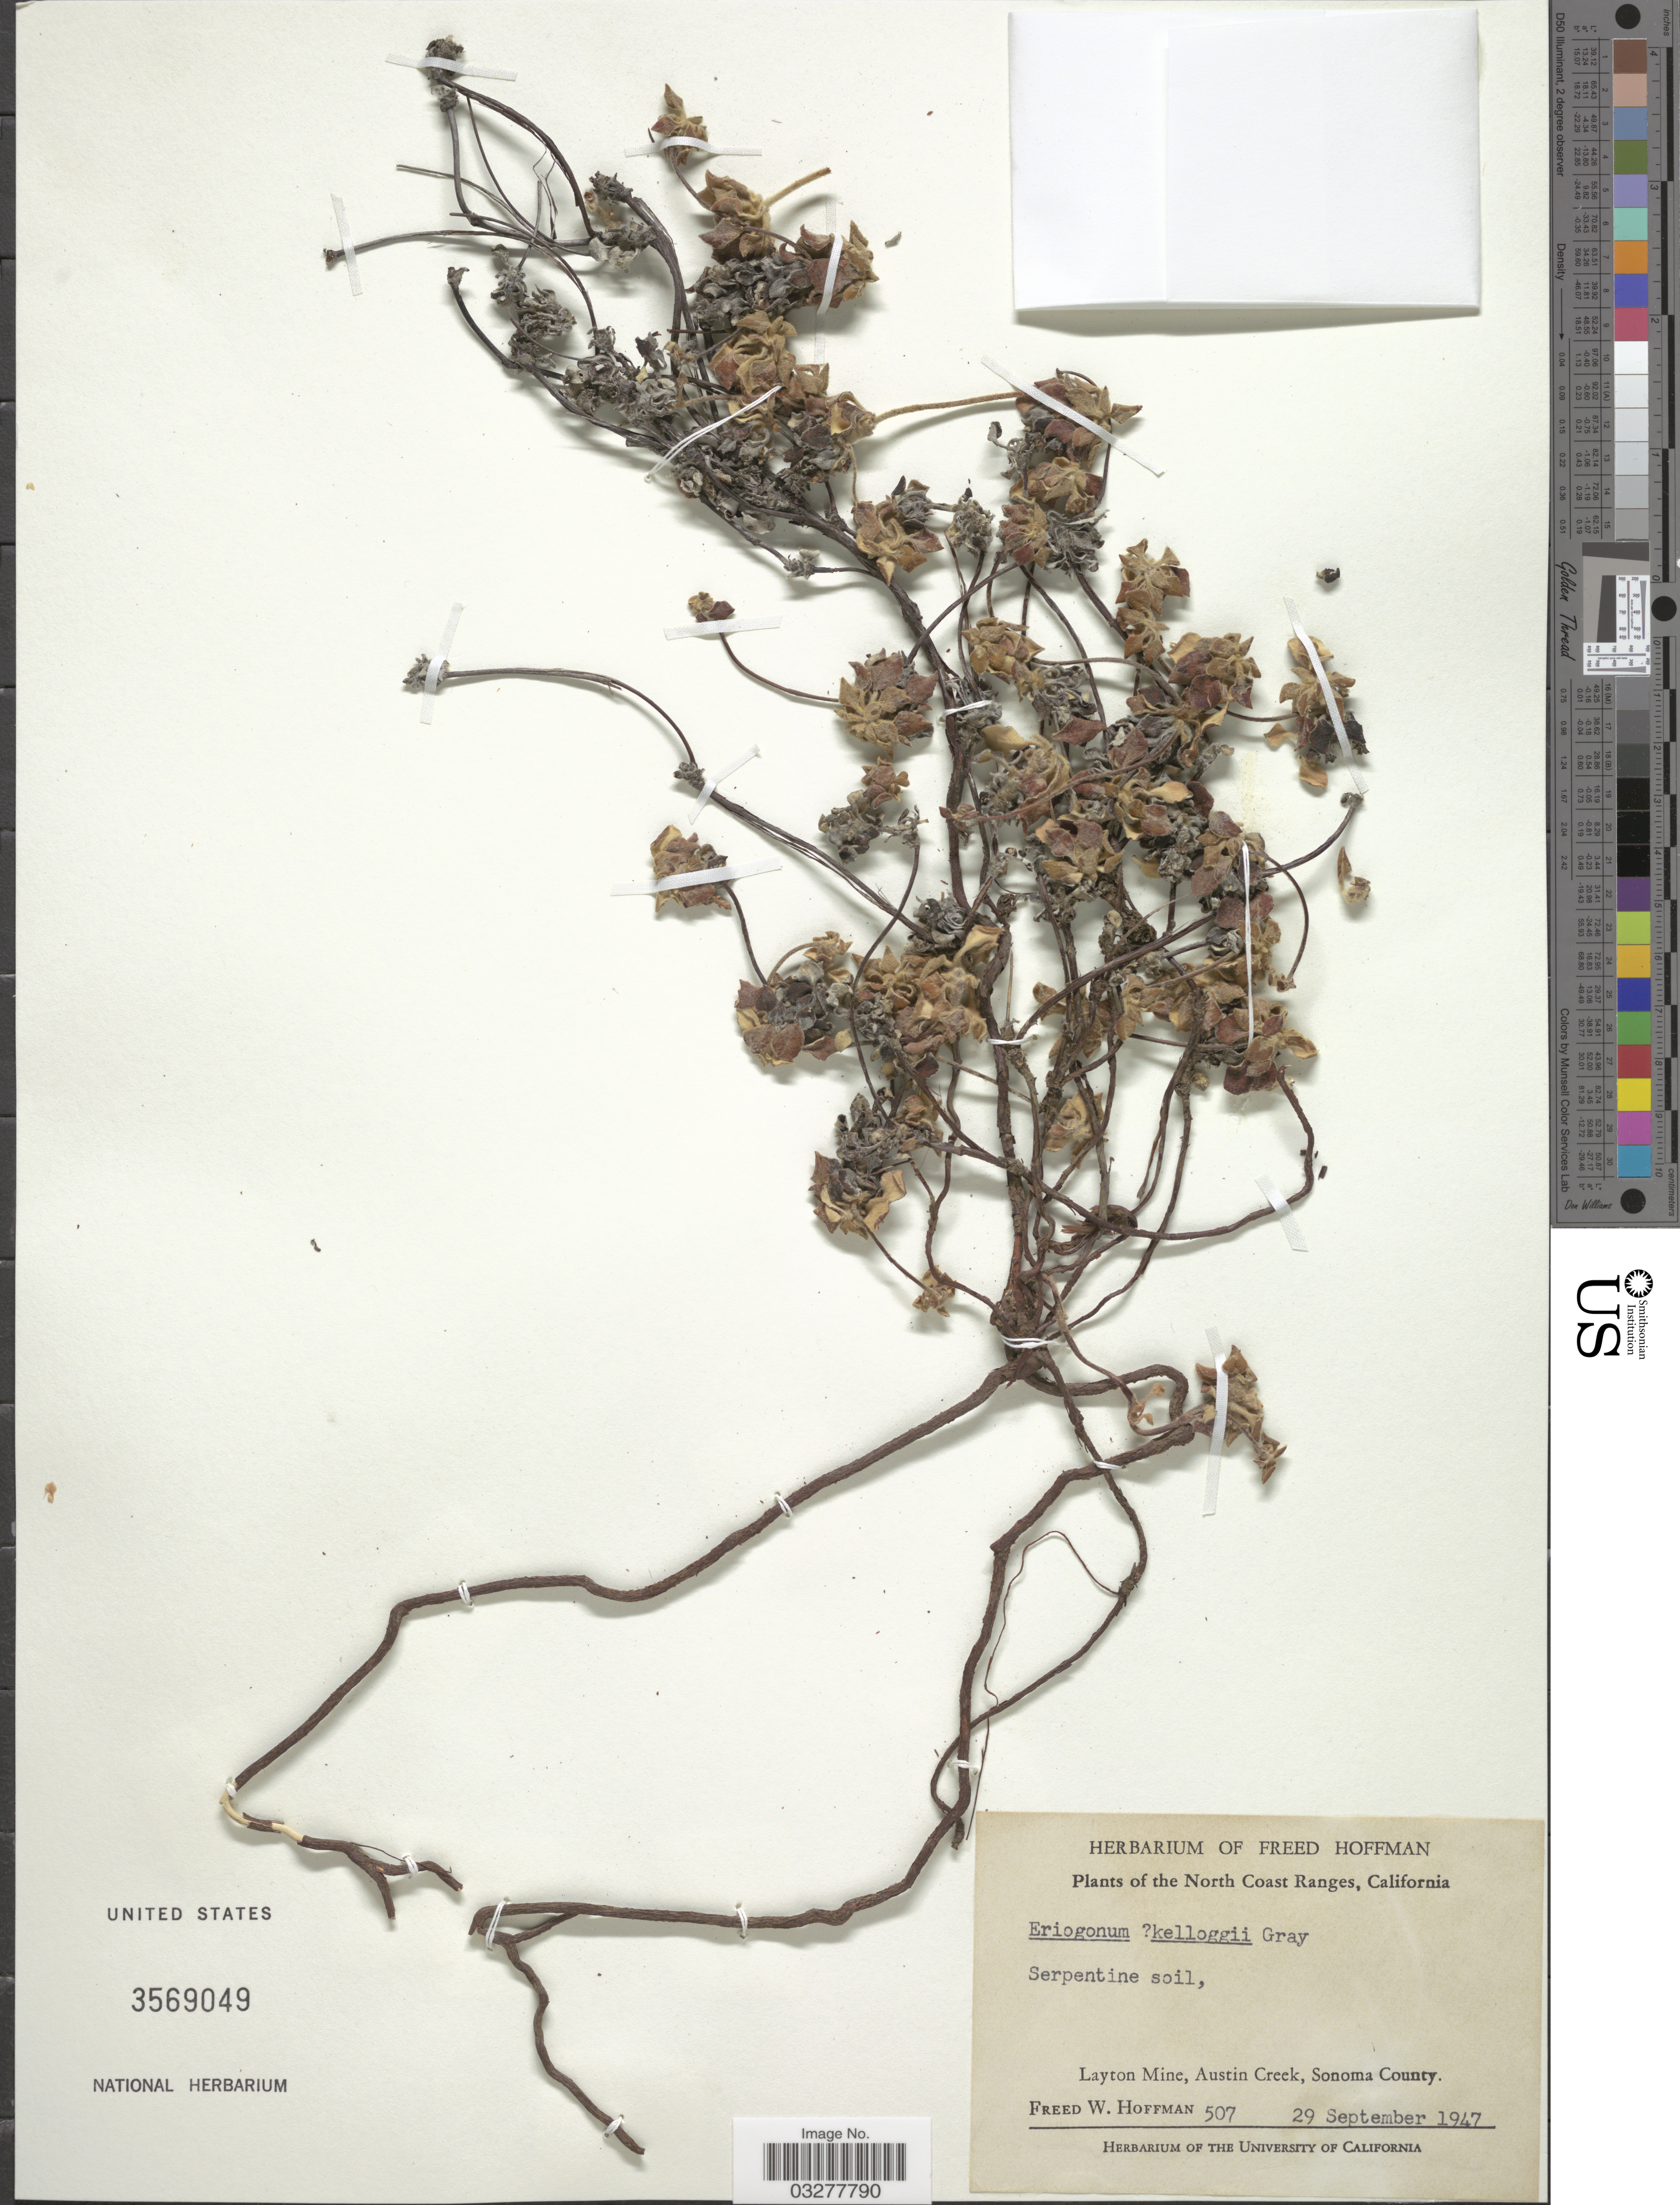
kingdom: Plantae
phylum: Tracheophyta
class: Magnoliopsida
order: Caryophyllales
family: Polygonaceae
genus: Eriogonum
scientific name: Eriogonum kelloggii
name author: A. Gray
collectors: F. Hoffman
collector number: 507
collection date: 1947-09-29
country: United States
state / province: California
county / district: Sonoma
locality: North Coast Ranges. Layton Mine, Austin Creek, Sonoma County.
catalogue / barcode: US 3569049